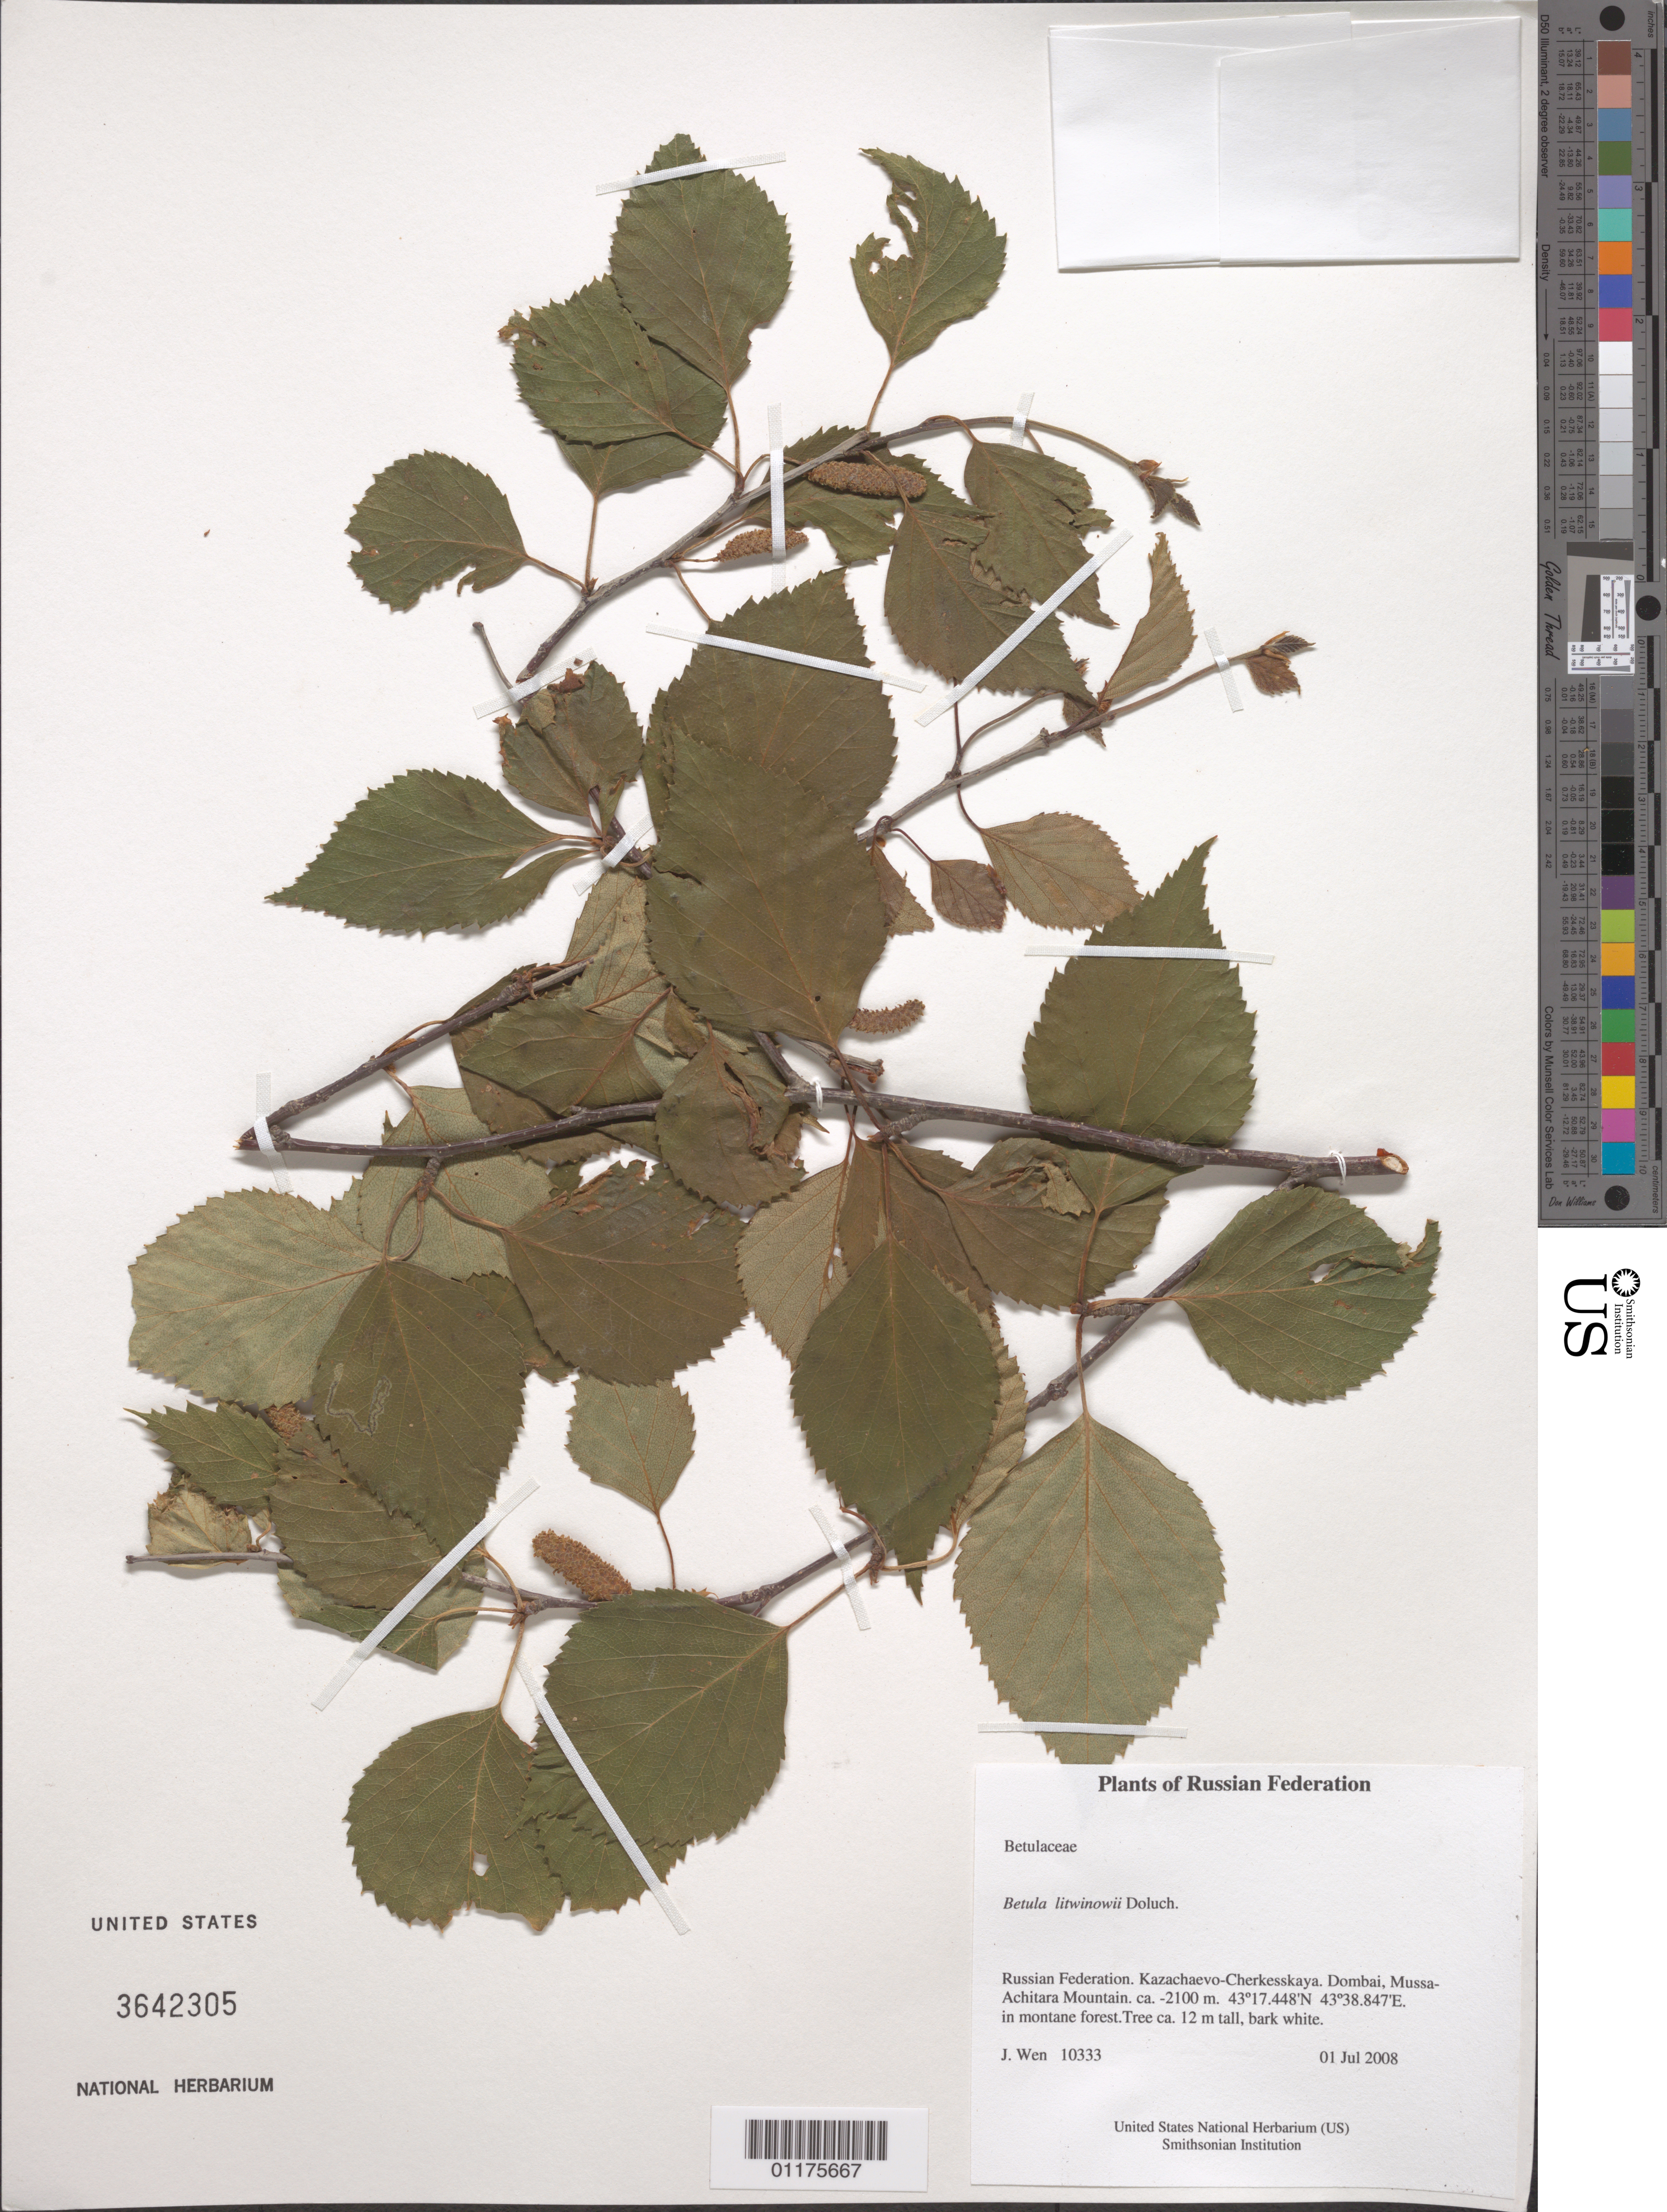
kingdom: Plantae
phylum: Tracheophyta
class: Magnoliopsida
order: Fagales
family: Betulaceae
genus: Betula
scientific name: Betula litwinowii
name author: Doluch.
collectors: J. Wen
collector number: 10333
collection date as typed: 01 Jul 2008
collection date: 2008-07-01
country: Russian Federation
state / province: Karachay-Cherkess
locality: Dombai, Mussa-Achitara Mountain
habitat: In montane forest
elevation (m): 2100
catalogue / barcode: US 3642305